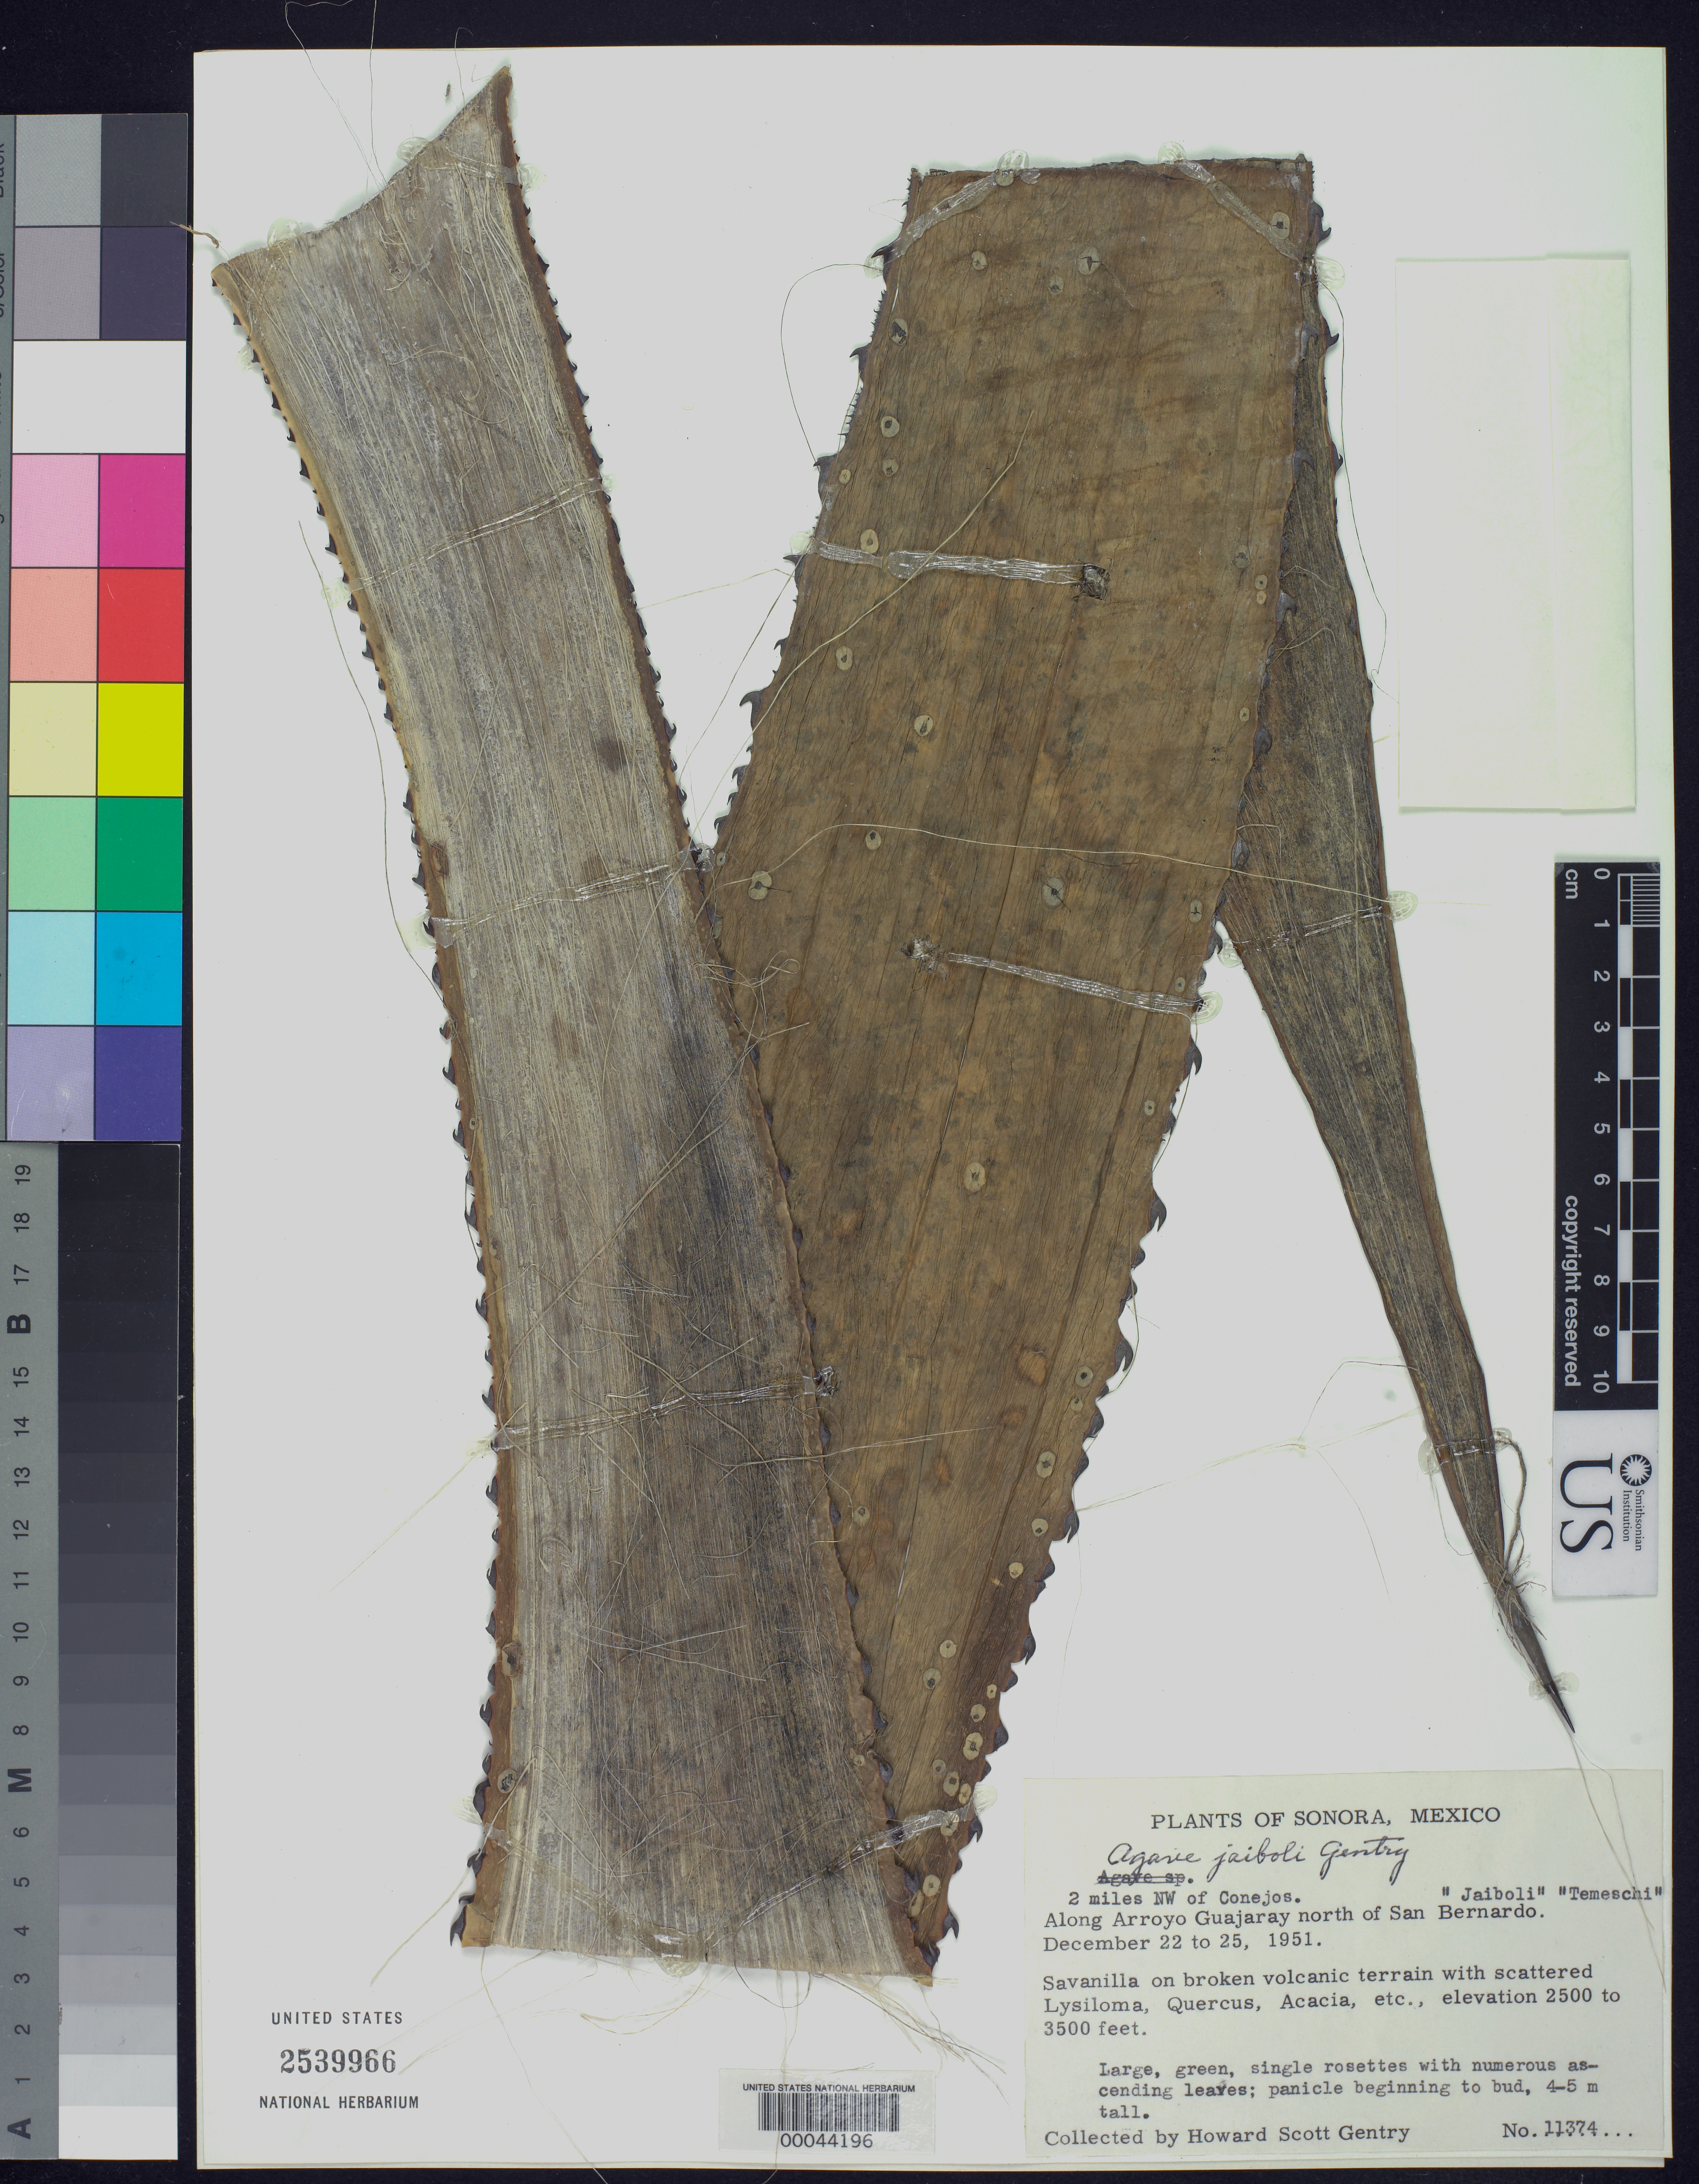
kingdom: Plantae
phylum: Tracheophyta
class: Liliopsida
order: Asparagales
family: Asparagaceae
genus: Agave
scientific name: Agave jaiboli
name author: Gentry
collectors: H. S. Gentry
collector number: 11374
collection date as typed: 22 Dec 1951 to 25 Dec 1951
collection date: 1951-12-22/1951-12-25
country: Mexico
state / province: Sonora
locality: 2 mi NW of Conejos; along Arroyo Guajaray N of San Bernardo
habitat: Savanilla on broken volcanic terrain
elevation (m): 762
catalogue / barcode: US 2539966